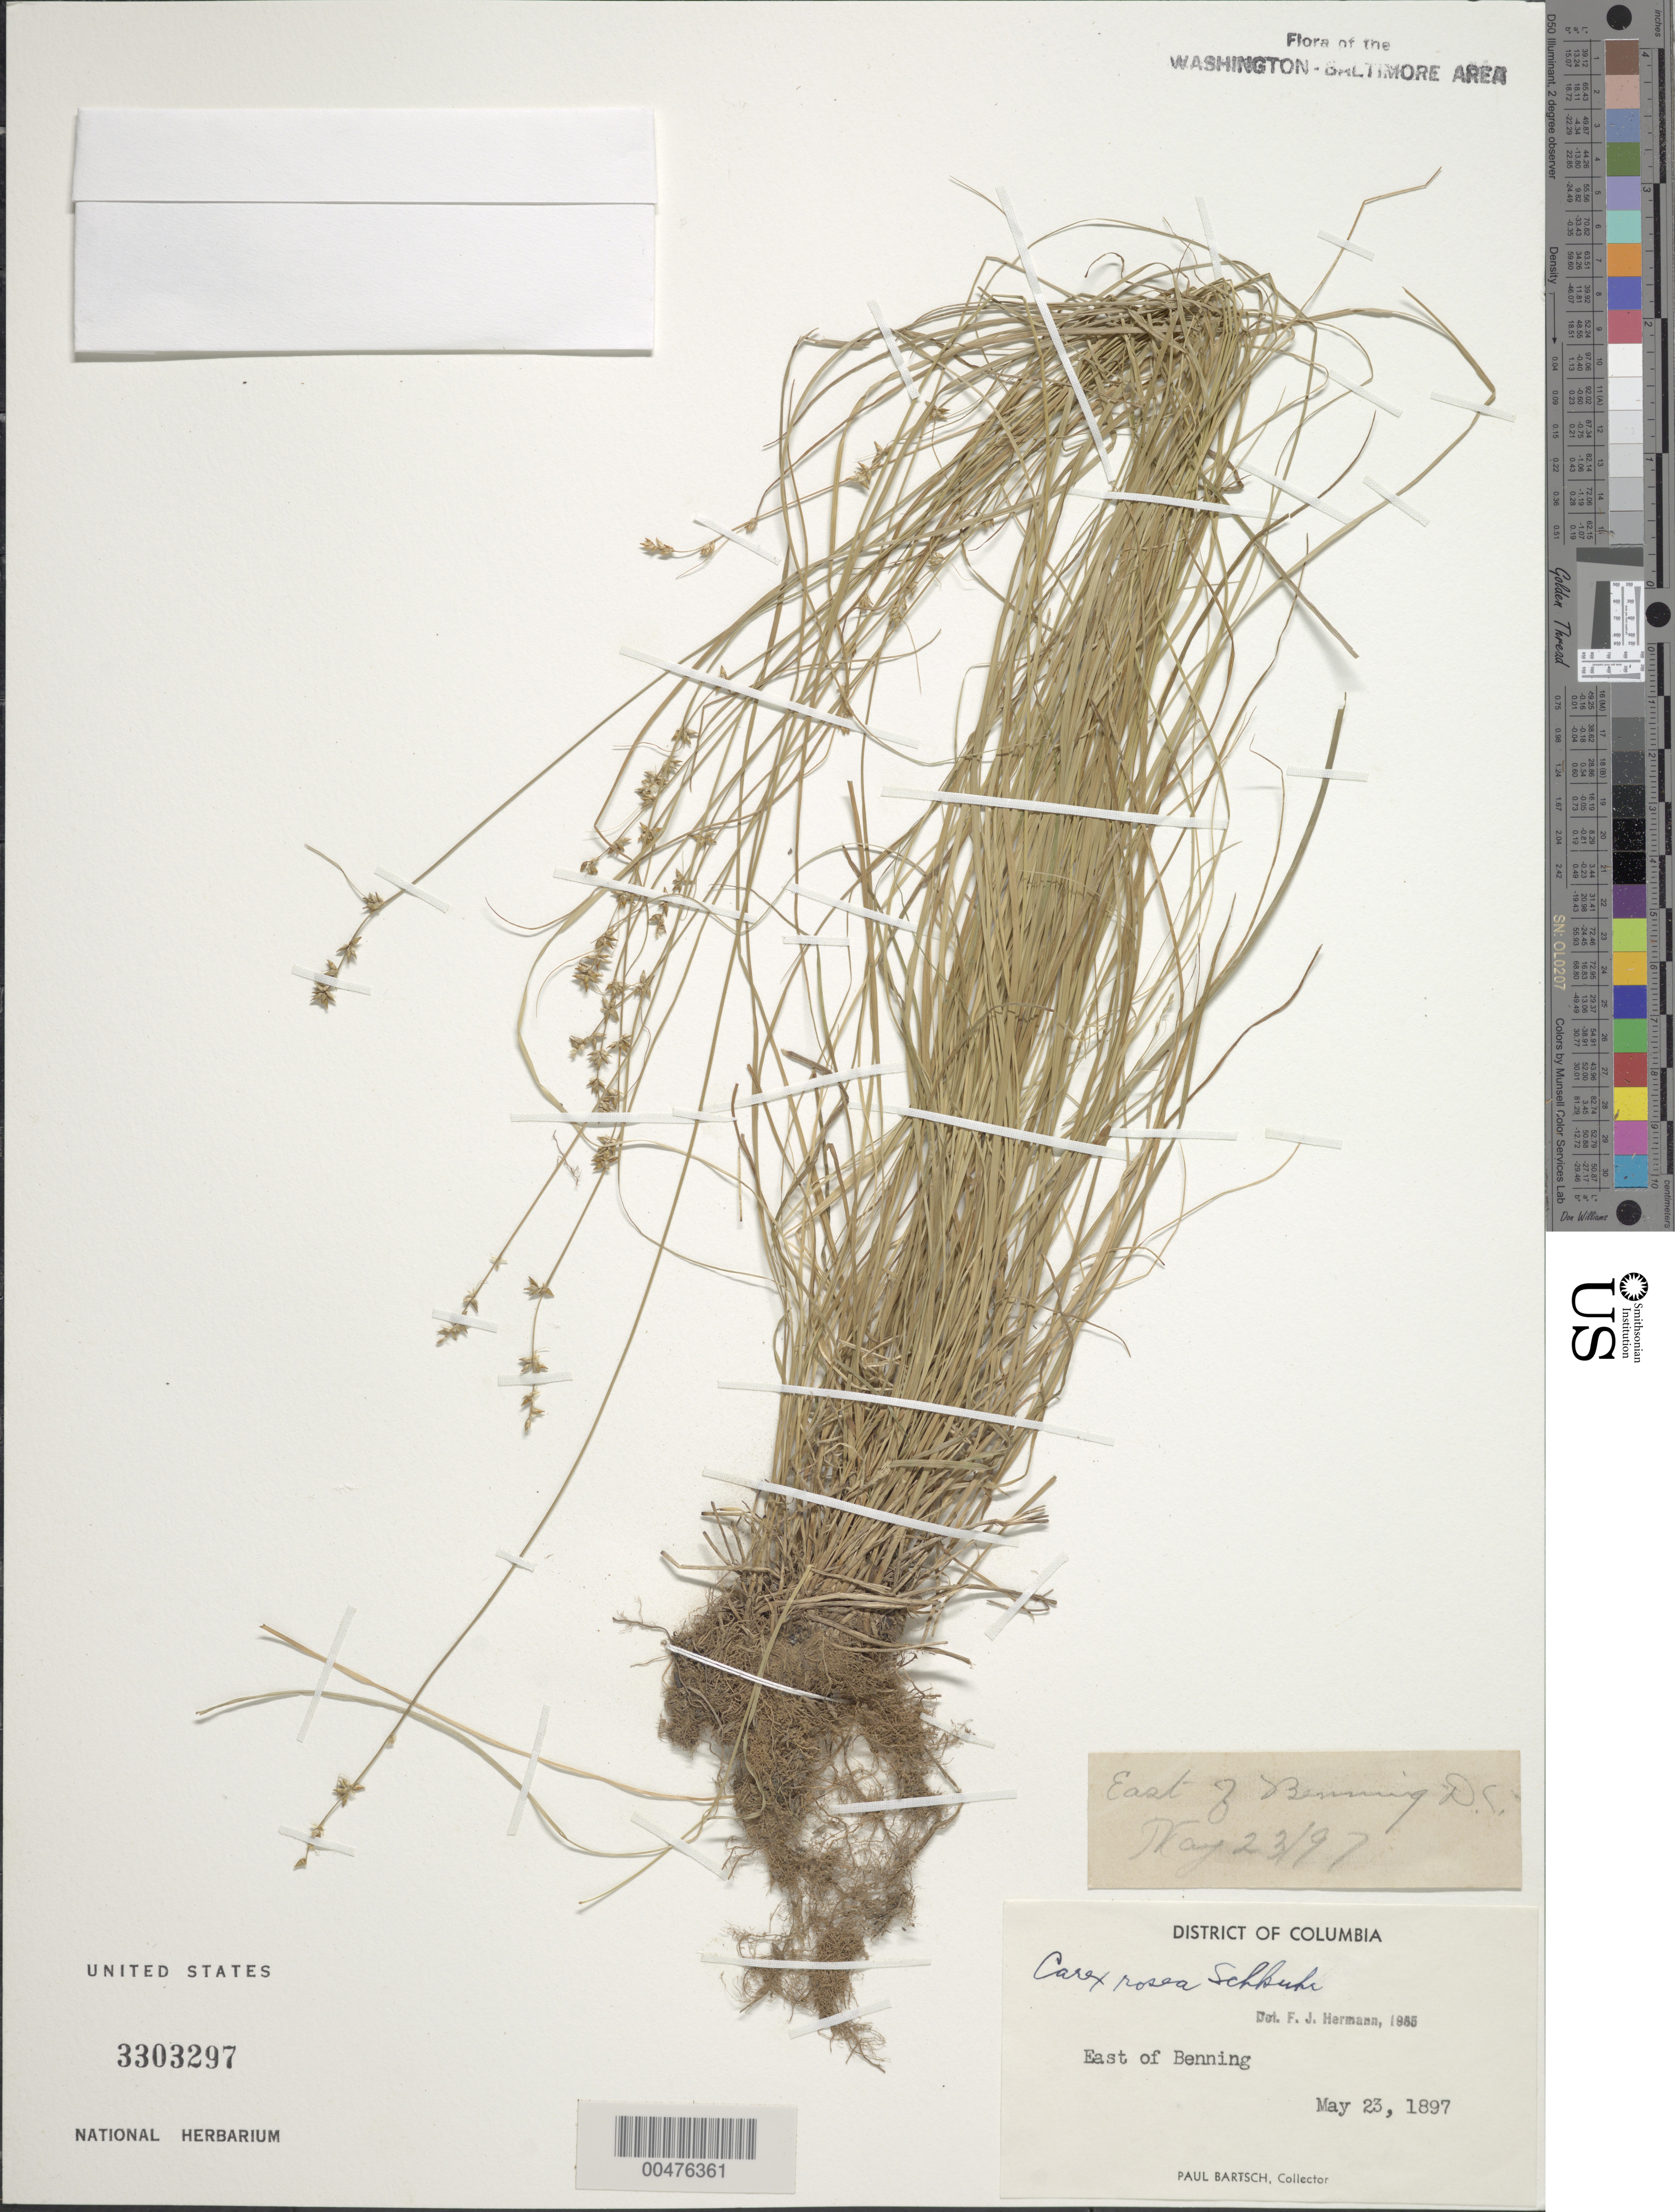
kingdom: Plantae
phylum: Tracheophyta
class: Liliopsida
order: Poales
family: Cyperaceae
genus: Carex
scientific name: Carex rosea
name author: Willd.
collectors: P. Bartsch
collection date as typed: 23 May 1897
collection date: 1897-05-23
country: United States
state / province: District of Columbia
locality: E of Benning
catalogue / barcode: US 3303297